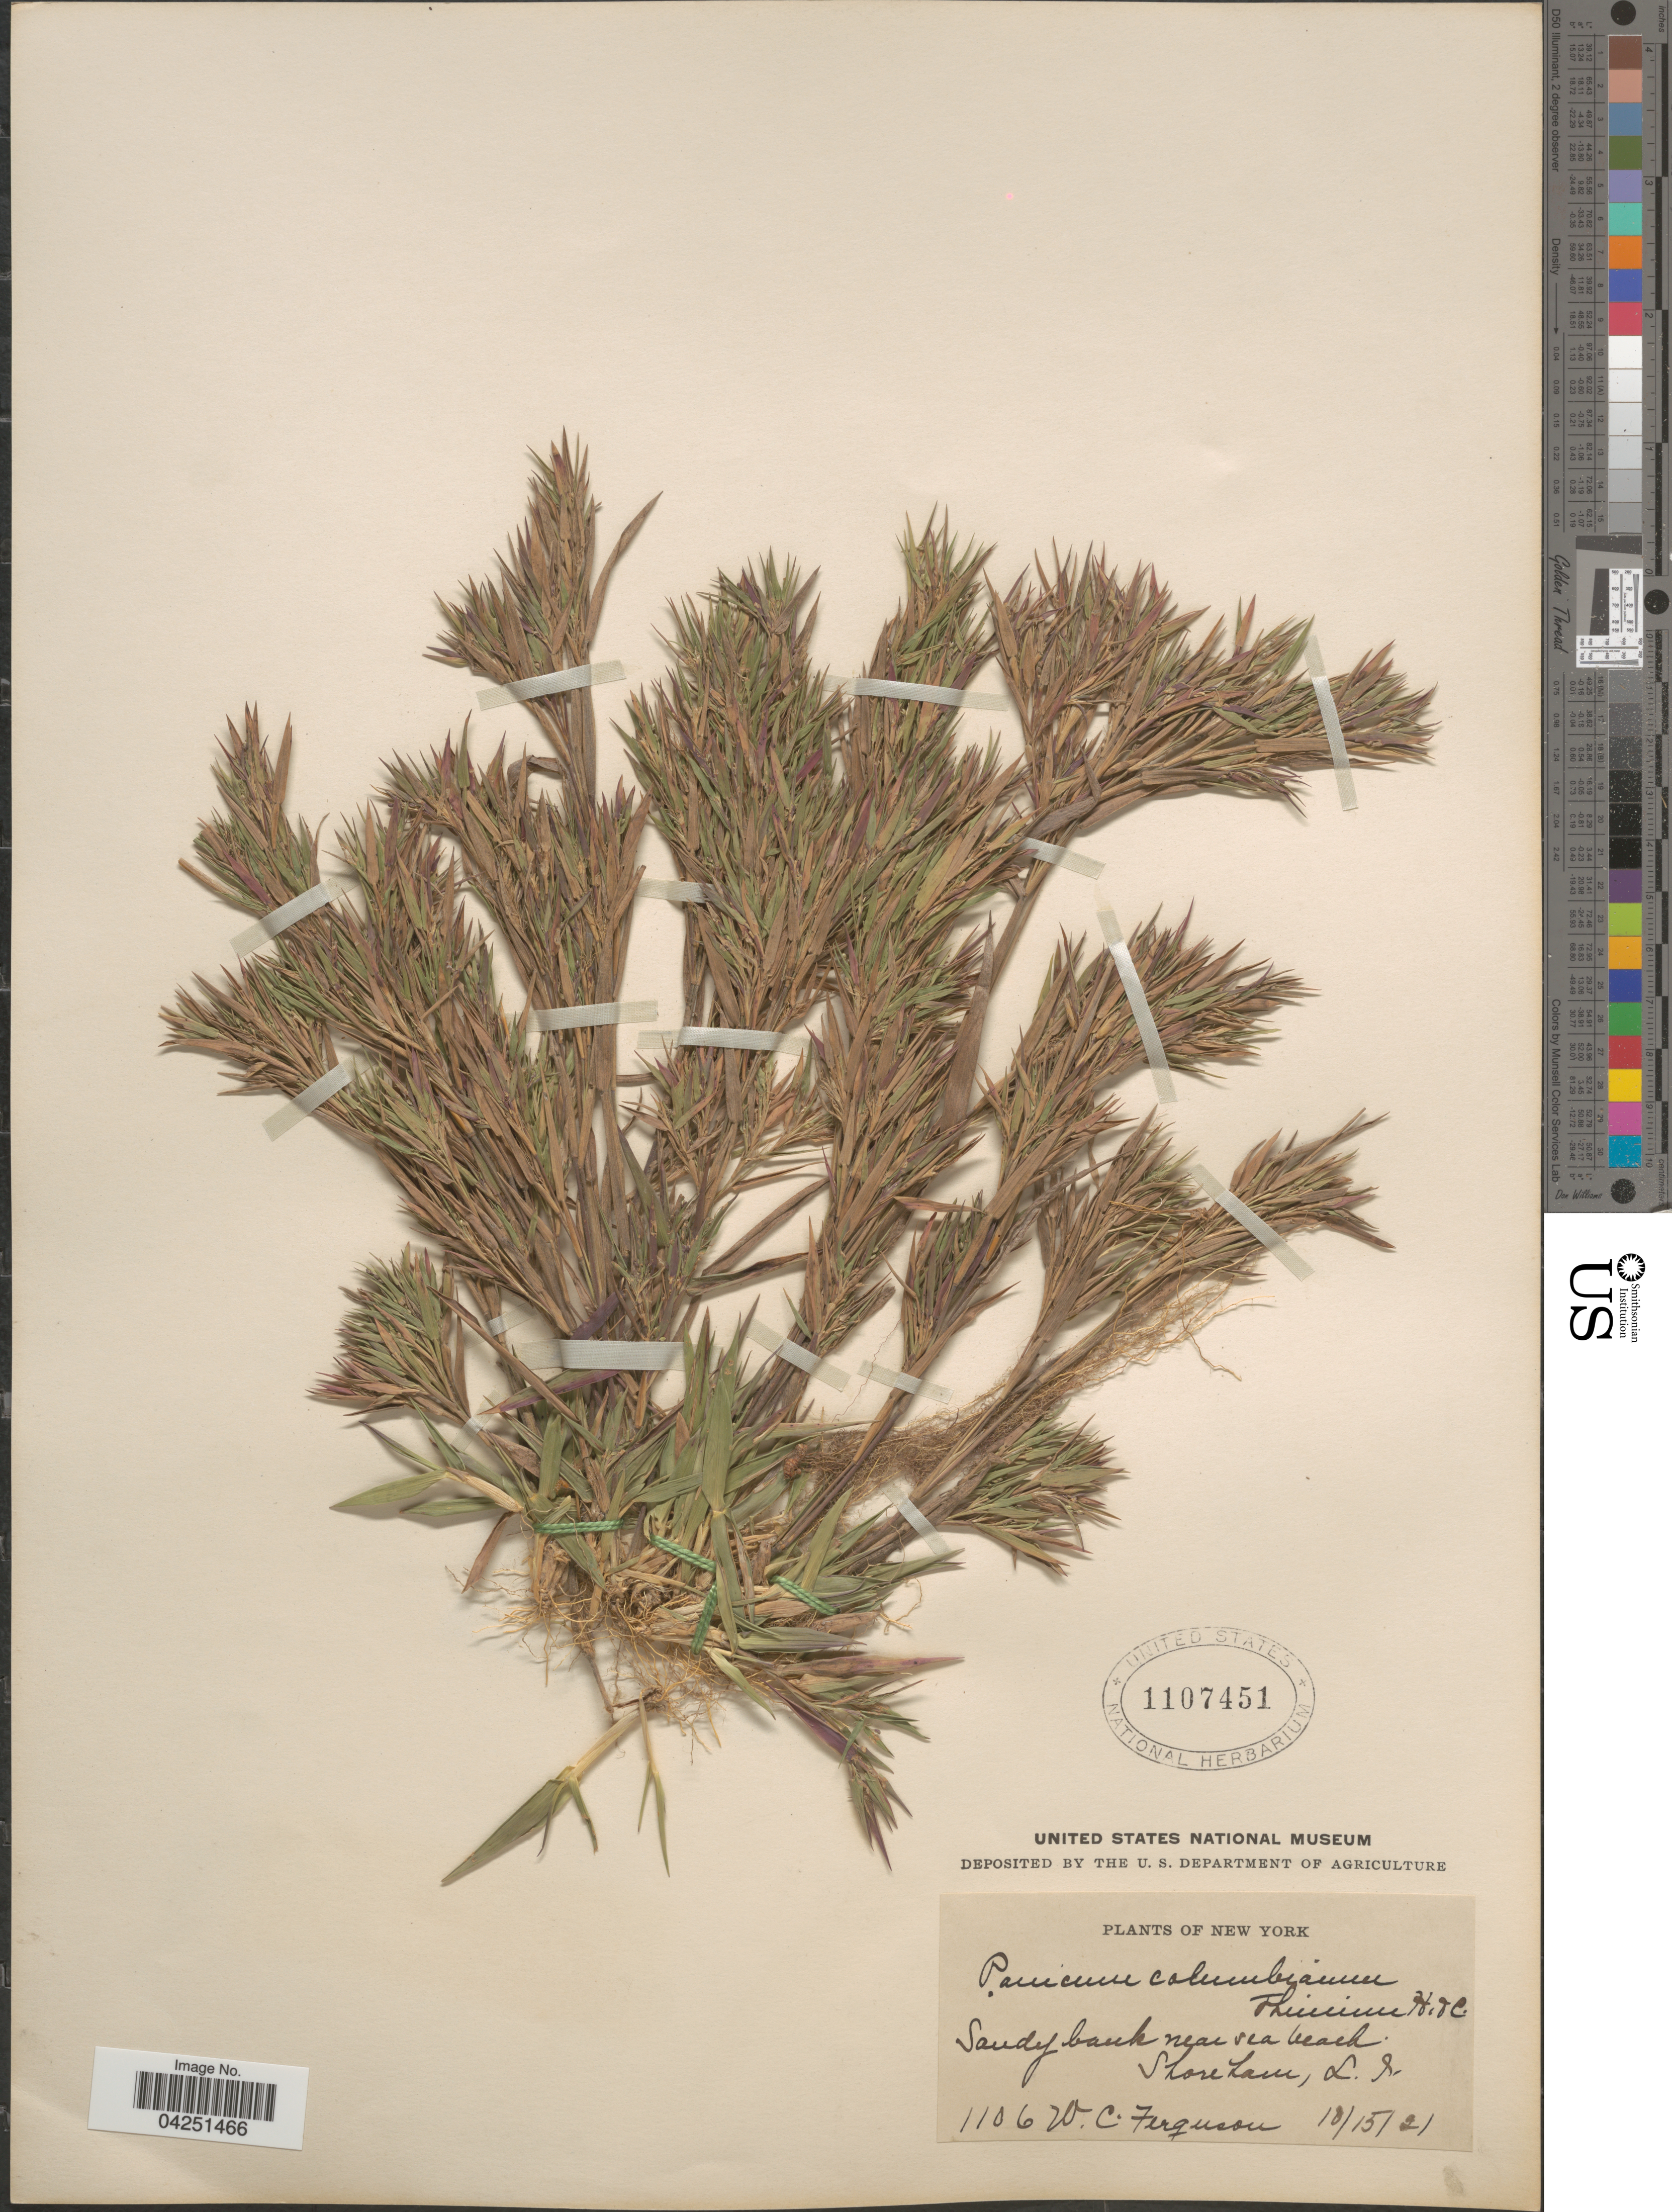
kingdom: Plantae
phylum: Tracheophyta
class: Liliopsida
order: Poales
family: Poaceae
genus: Dichanthelium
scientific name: Dichanthelium acuminatum var. acuminatum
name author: (Sw.) Gould & C.A. Clark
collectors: W. Ferguson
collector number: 1106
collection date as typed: Transcribed d/m/y: 15/10/21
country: United States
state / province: New York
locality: Sandy bank near sea beach. Shoreham, L.I.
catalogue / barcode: US 1107451